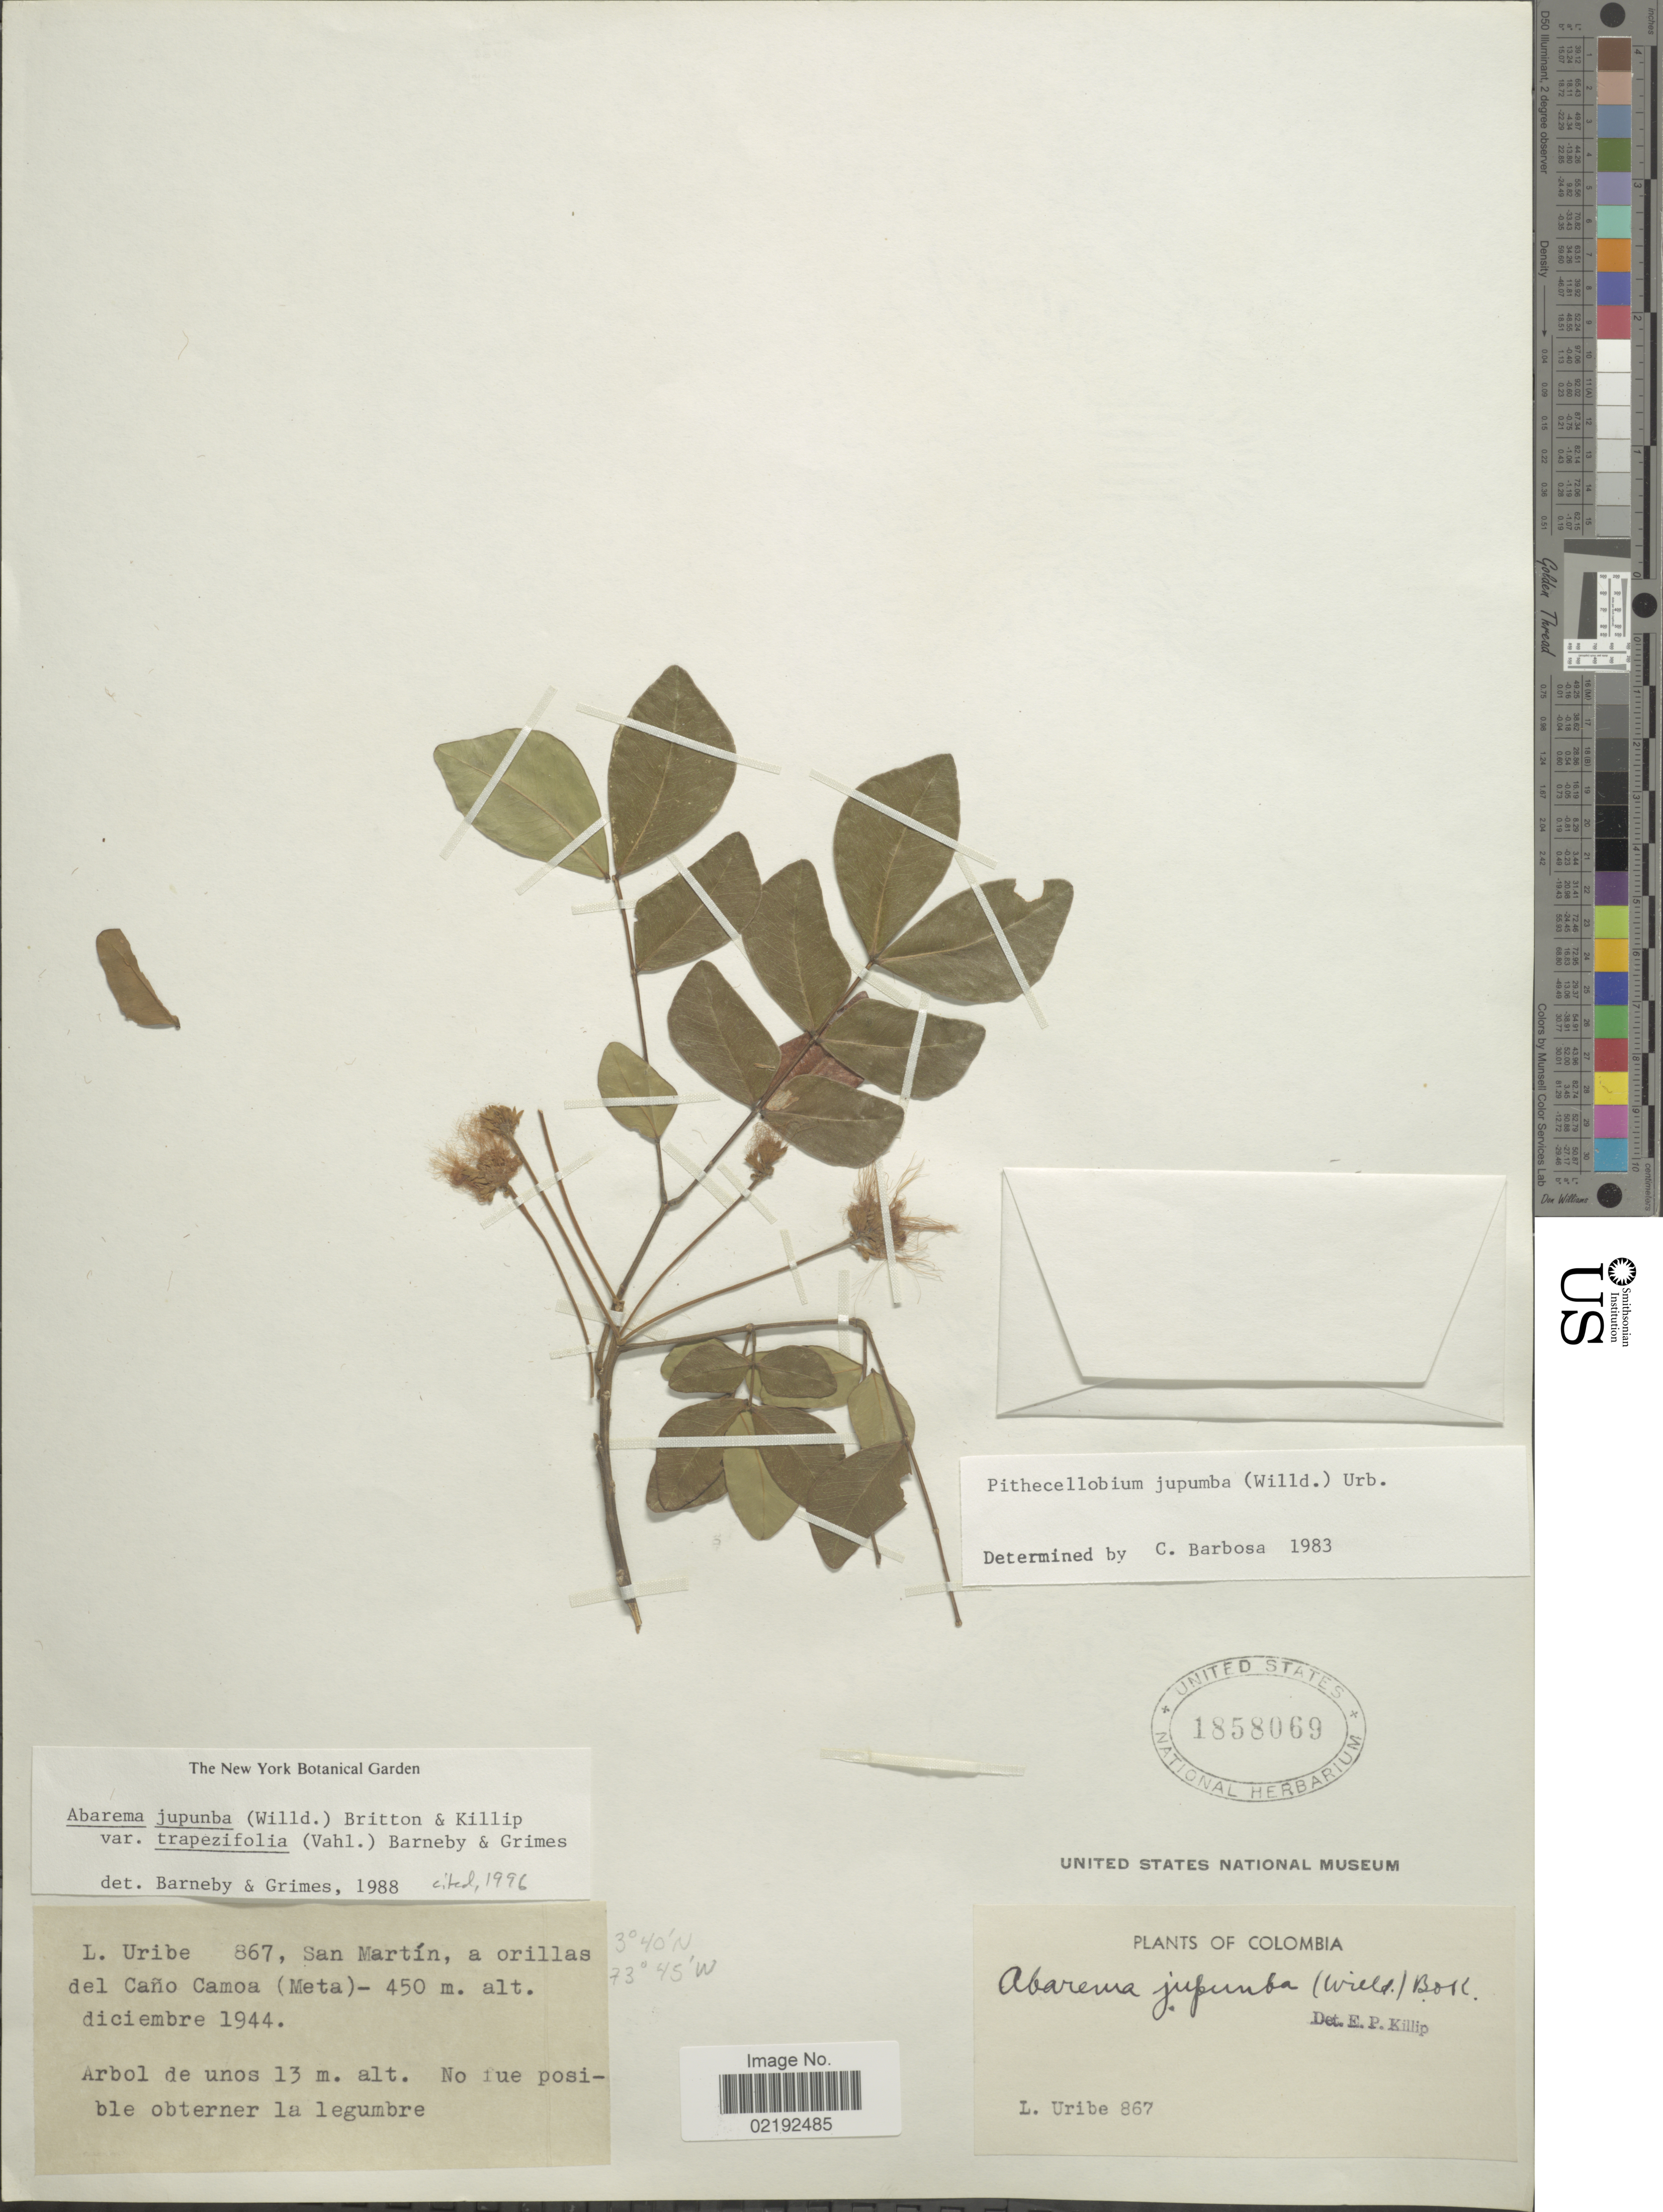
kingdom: Plantae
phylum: Tracheophyta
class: Magnoliopsida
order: Fabales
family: Fabaceae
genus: Jupunba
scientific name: Jupunba trapezifolia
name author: (Vahl) Moldenke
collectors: L. Uribe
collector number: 867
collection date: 1944-12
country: Colombia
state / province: Meta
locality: San Martin, a orillas del Cano Camoa (Meta)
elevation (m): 450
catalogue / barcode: US 1858069